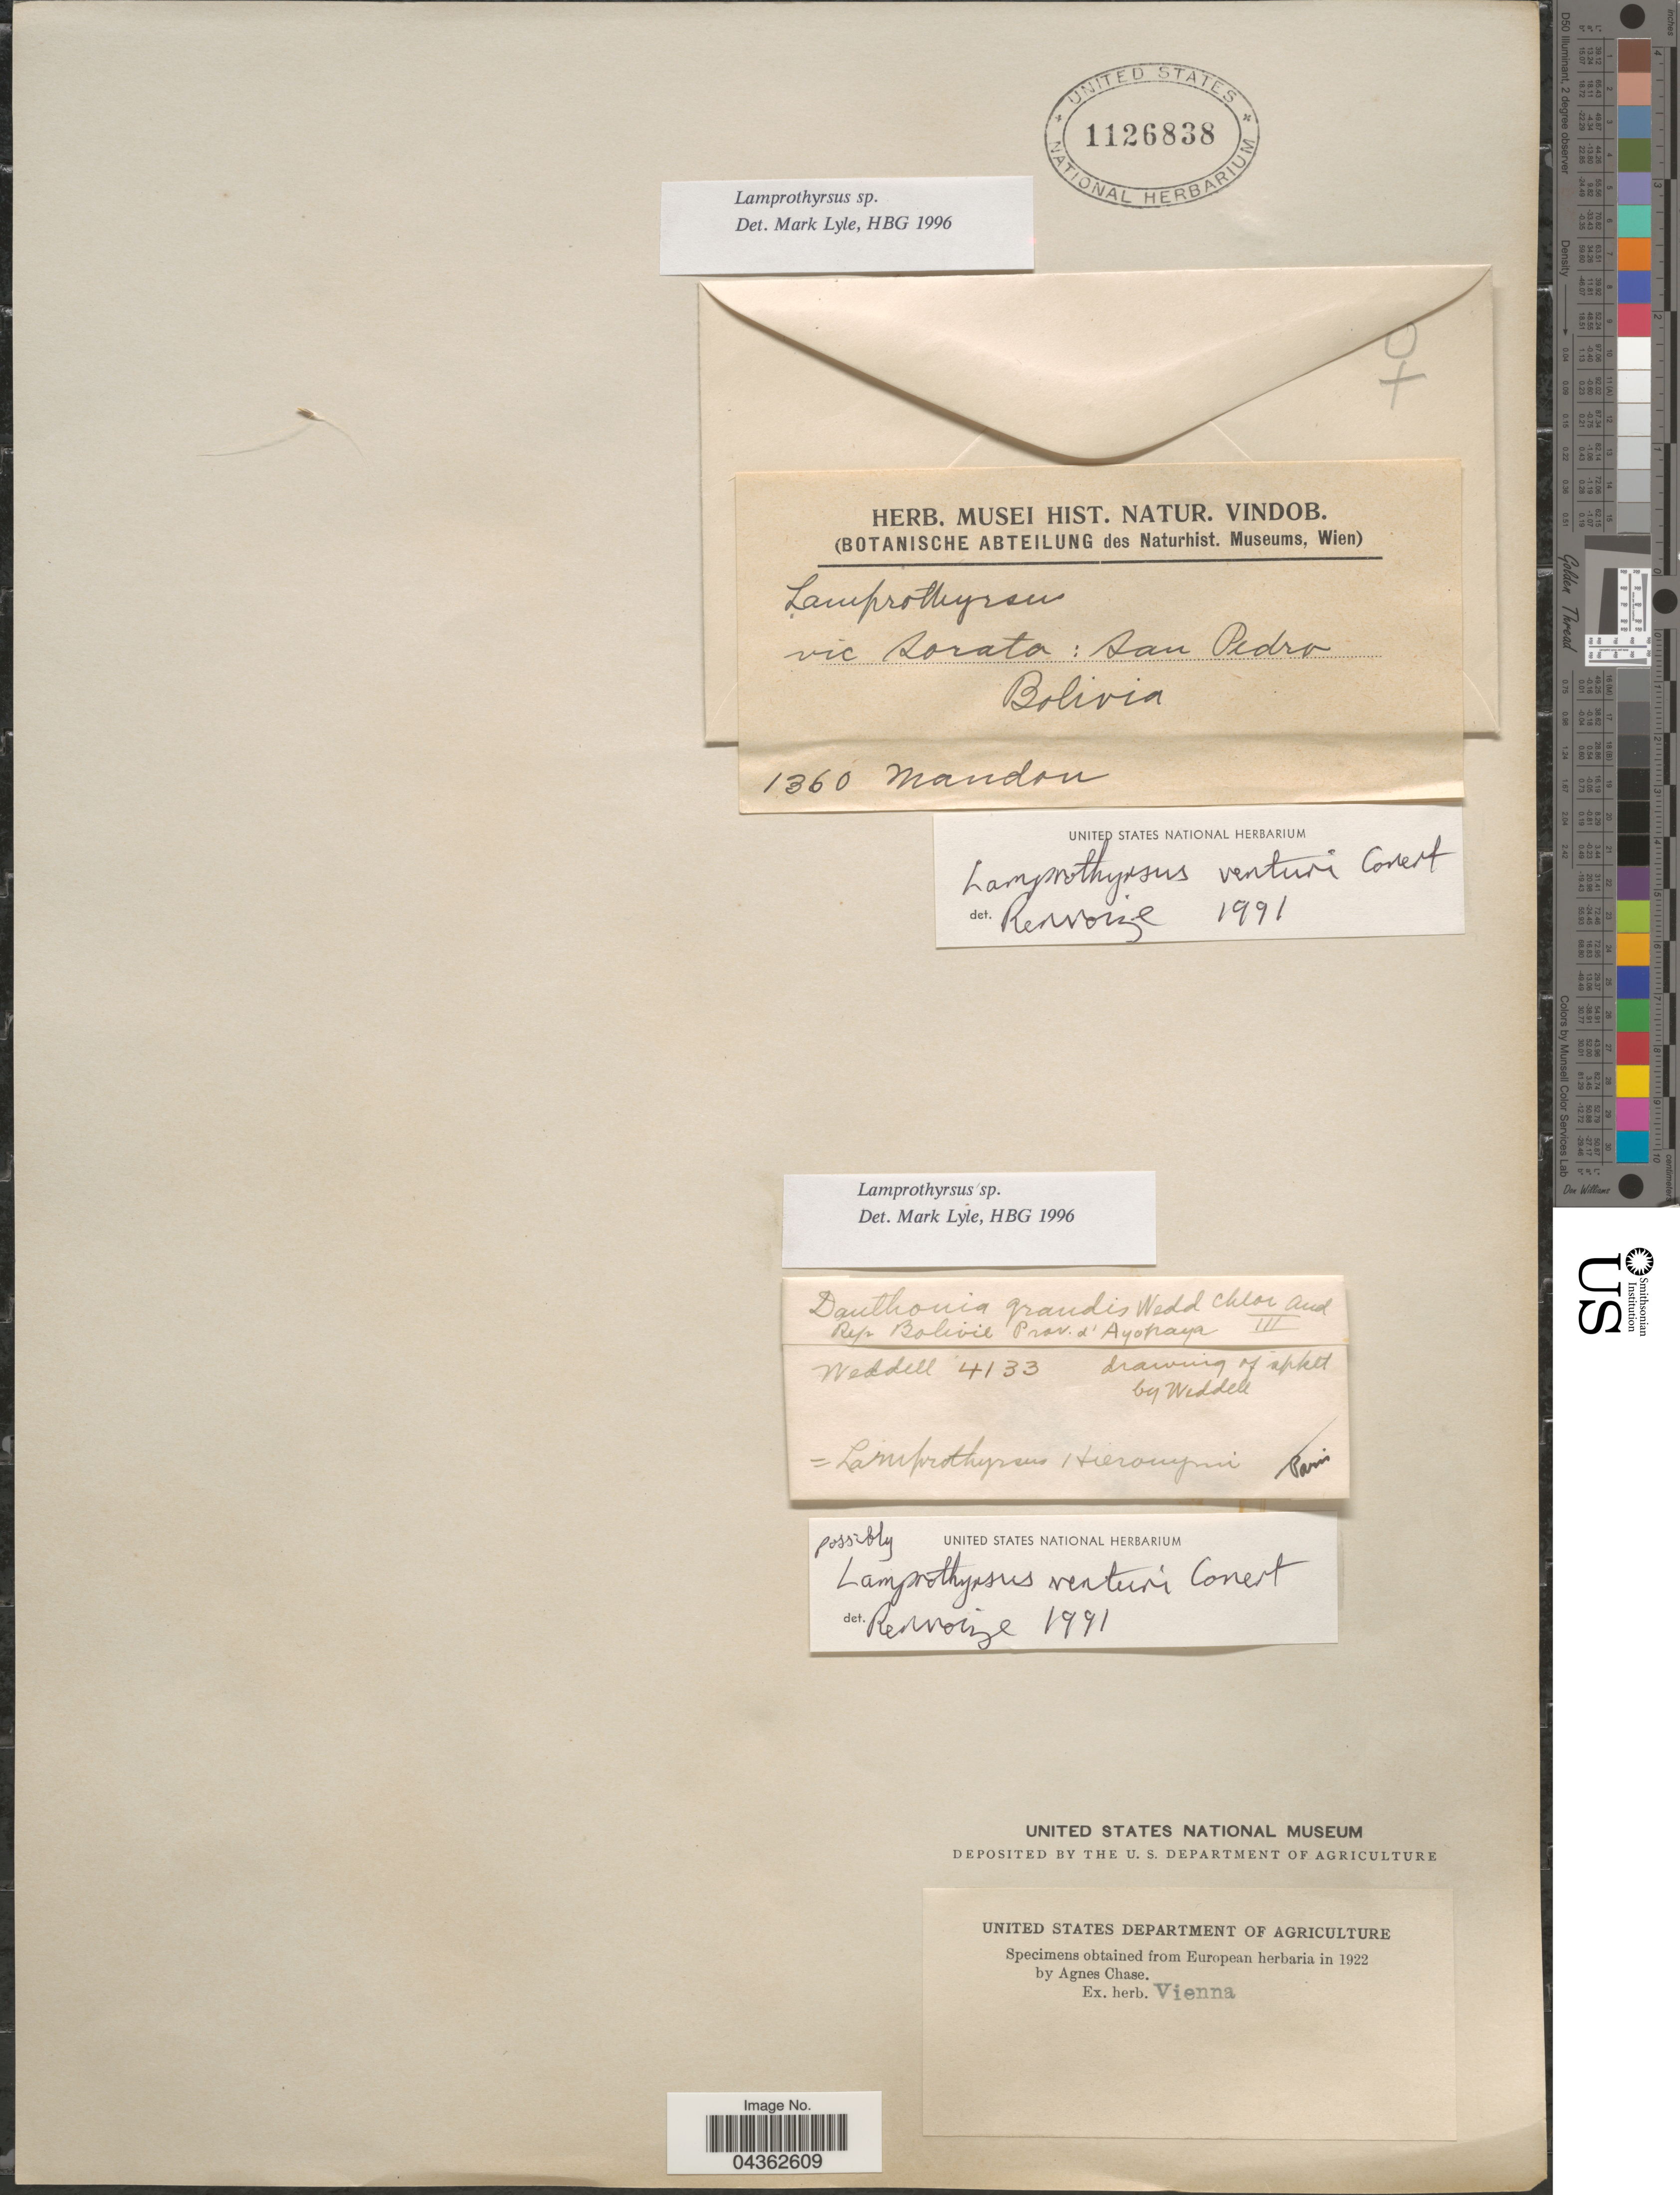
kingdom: Plantae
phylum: Tracheophyta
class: Liliopsida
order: Poales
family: Poaceae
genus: Cortaderia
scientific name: Cortaderia hieronymi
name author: (Kuntze) H.P. Linder & N.P. Barker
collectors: Mandon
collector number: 1360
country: Bolivia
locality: Vic Sorata: San Pedro.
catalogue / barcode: US 1126838